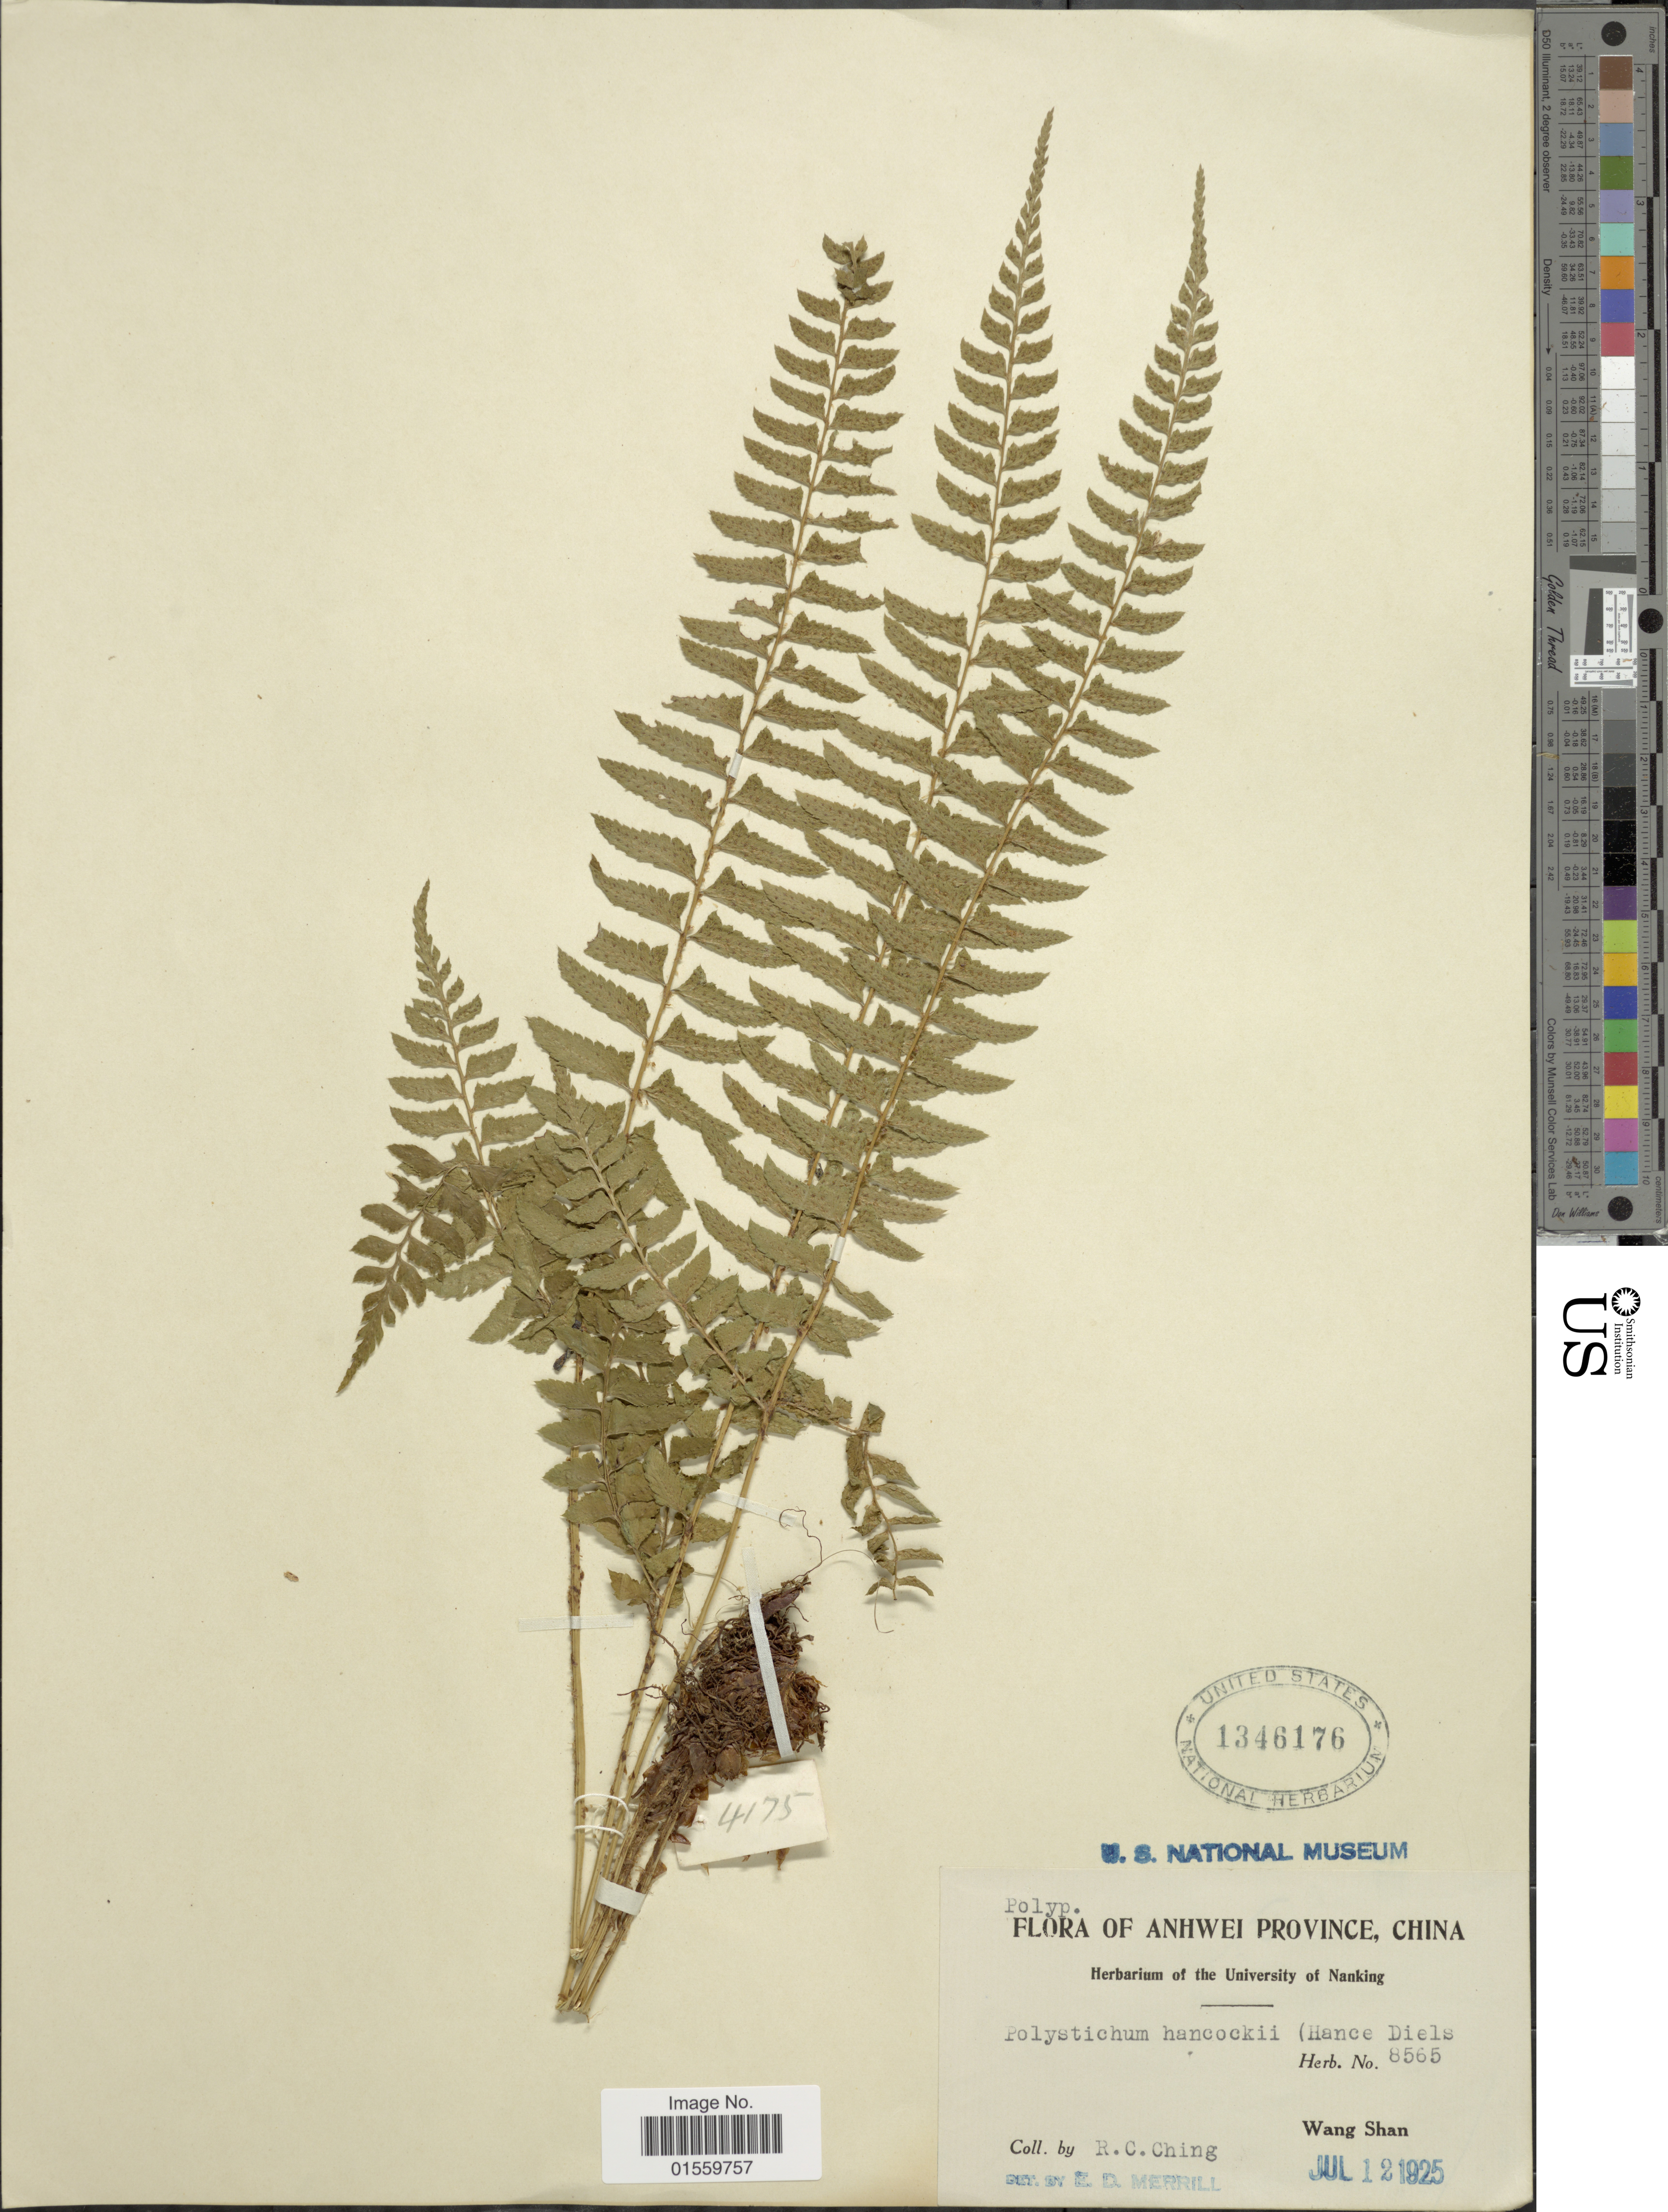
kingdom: Plantae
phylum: Tracheophyta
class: Polypodiopsida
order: Polypodiales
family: Dryopteridaceae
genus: Polystichum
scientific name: Polystichum tripteron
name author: (Kunze) C. Presl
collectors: R. C. Ching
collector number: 8565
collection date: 1925-07-12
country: China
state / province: Anhui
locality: Anhwei Province, Wang Shan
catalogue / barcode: US 1346176